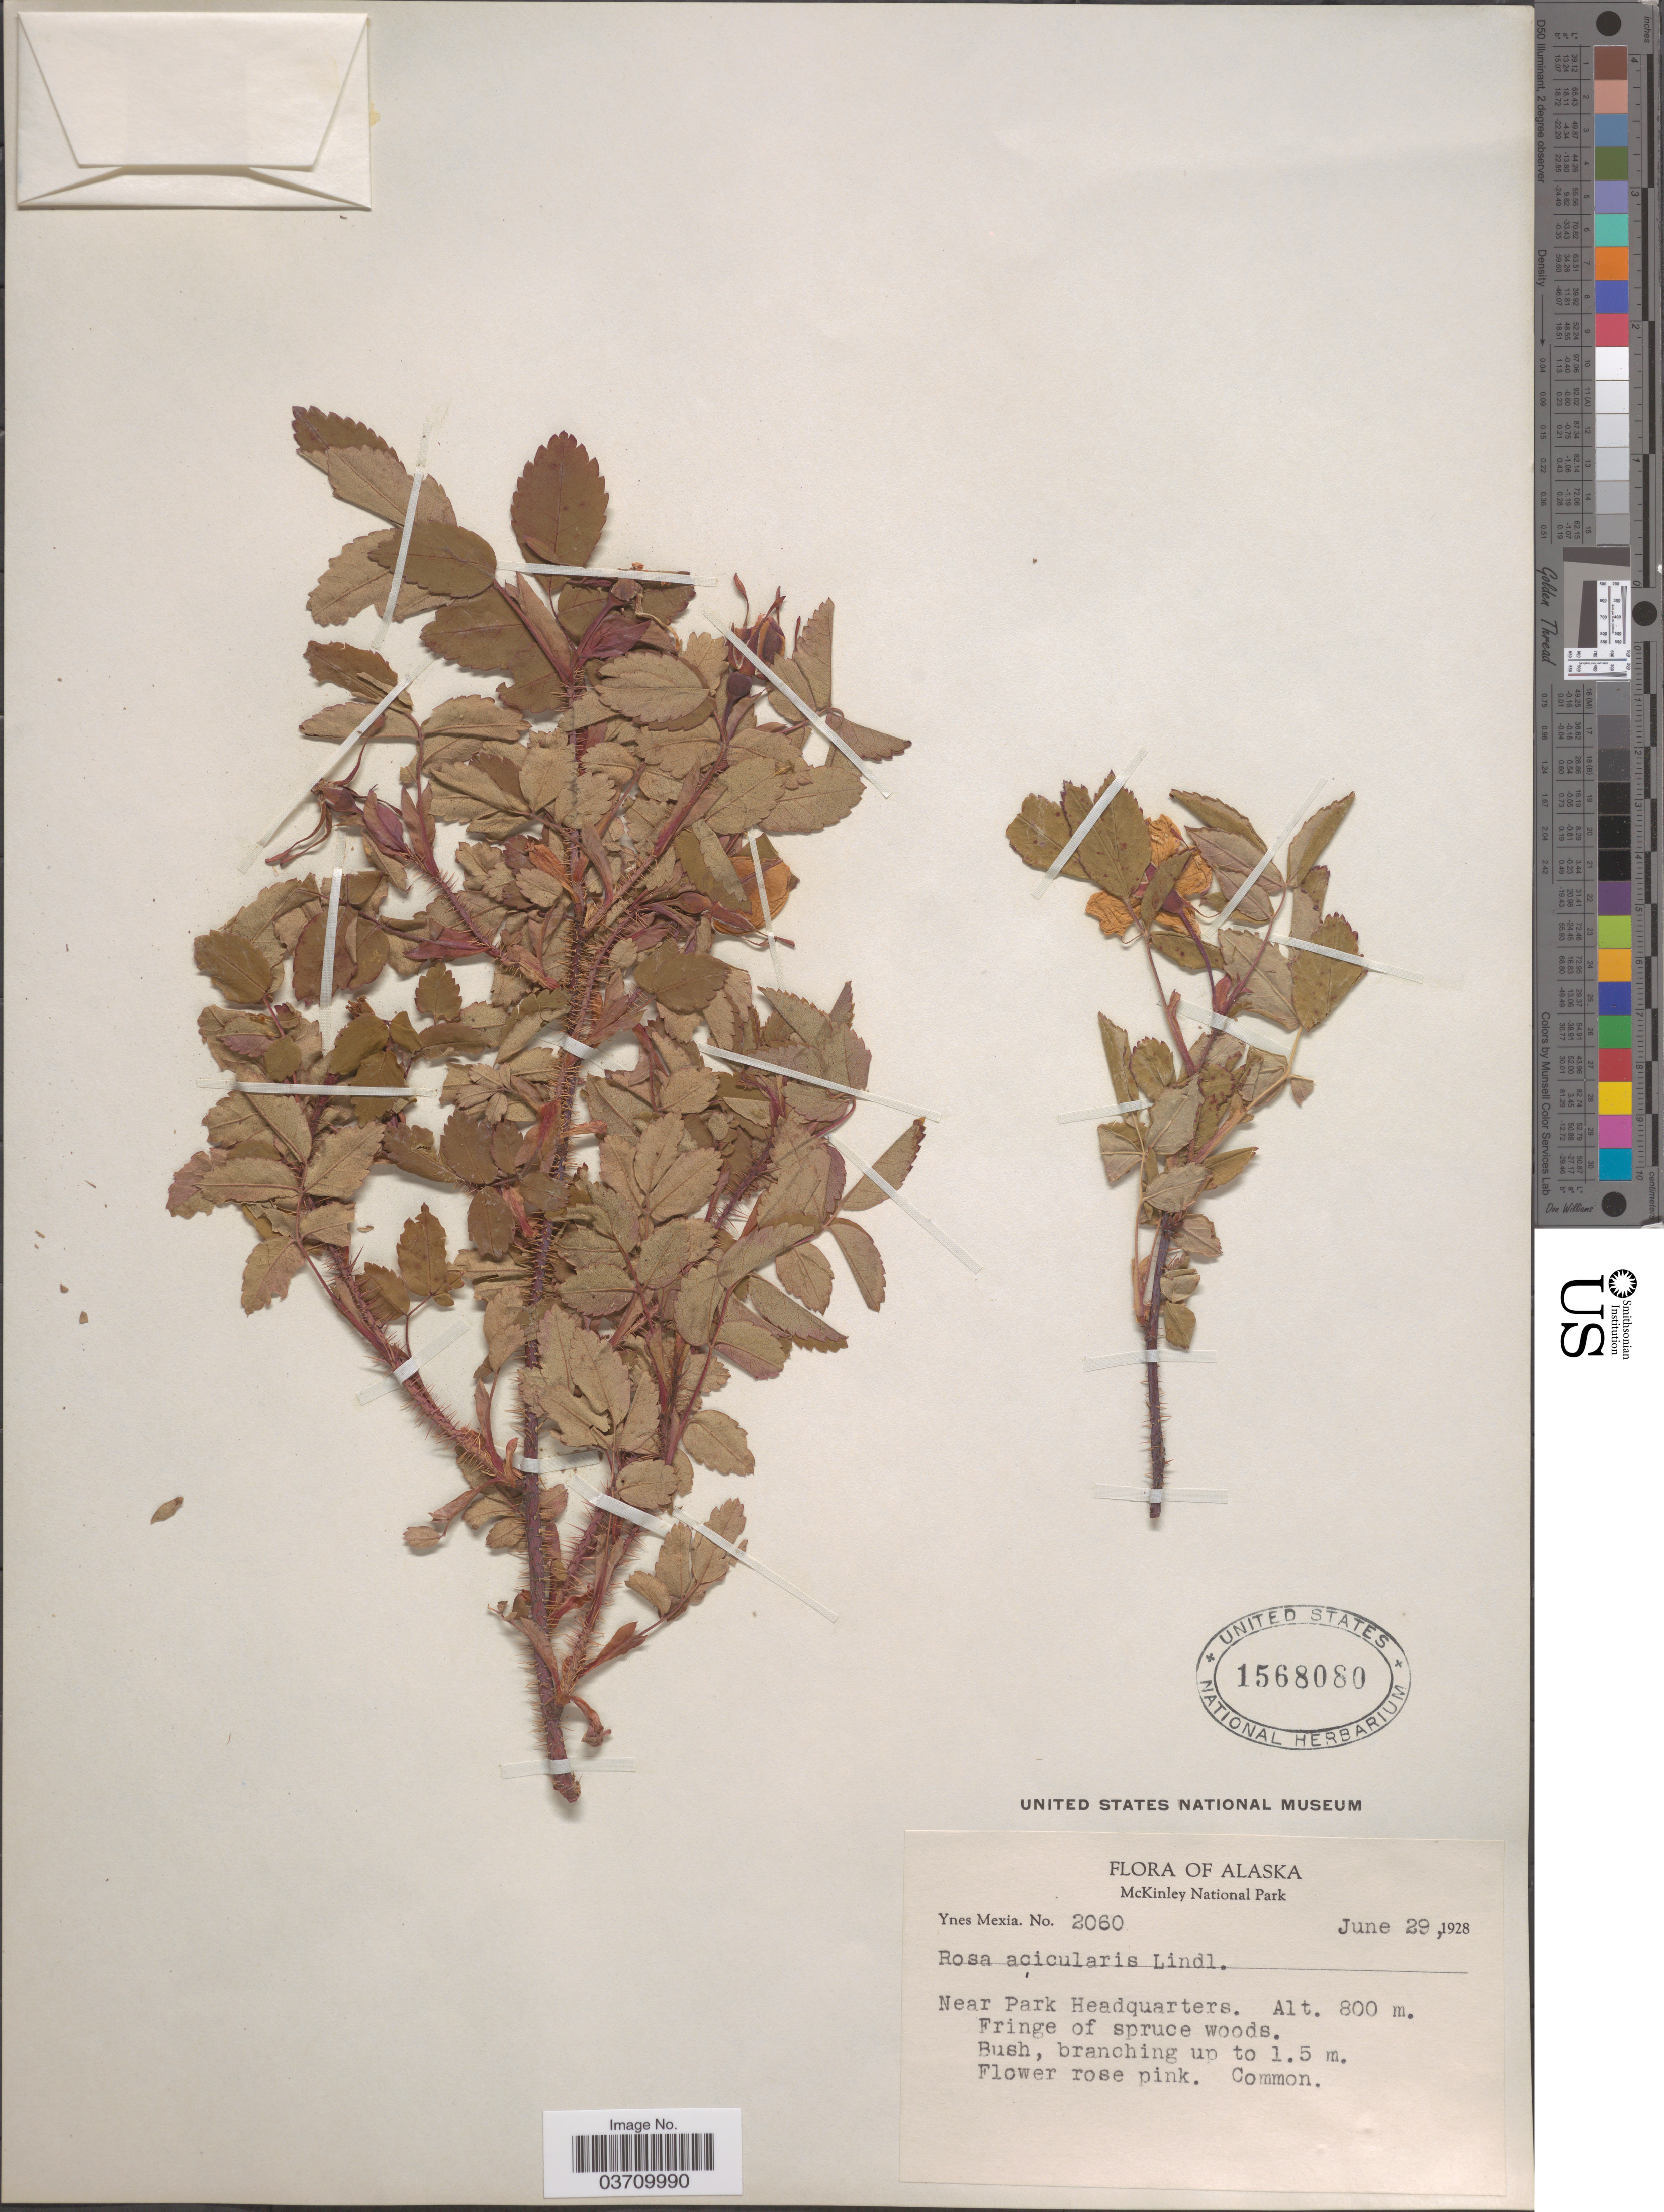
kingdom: Plantae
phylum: Tracheophyta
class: Magnoliopsida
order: Rosales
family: Rosaceae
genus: Rosa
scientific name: Rosa acicularis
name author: Lindl.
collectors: Y. Mexia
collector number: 2060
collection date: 1928-06-29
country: United States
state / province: Alaska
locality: McKinley National Park. Near Park Headquarters.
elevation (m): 800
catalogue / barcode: US 1568080